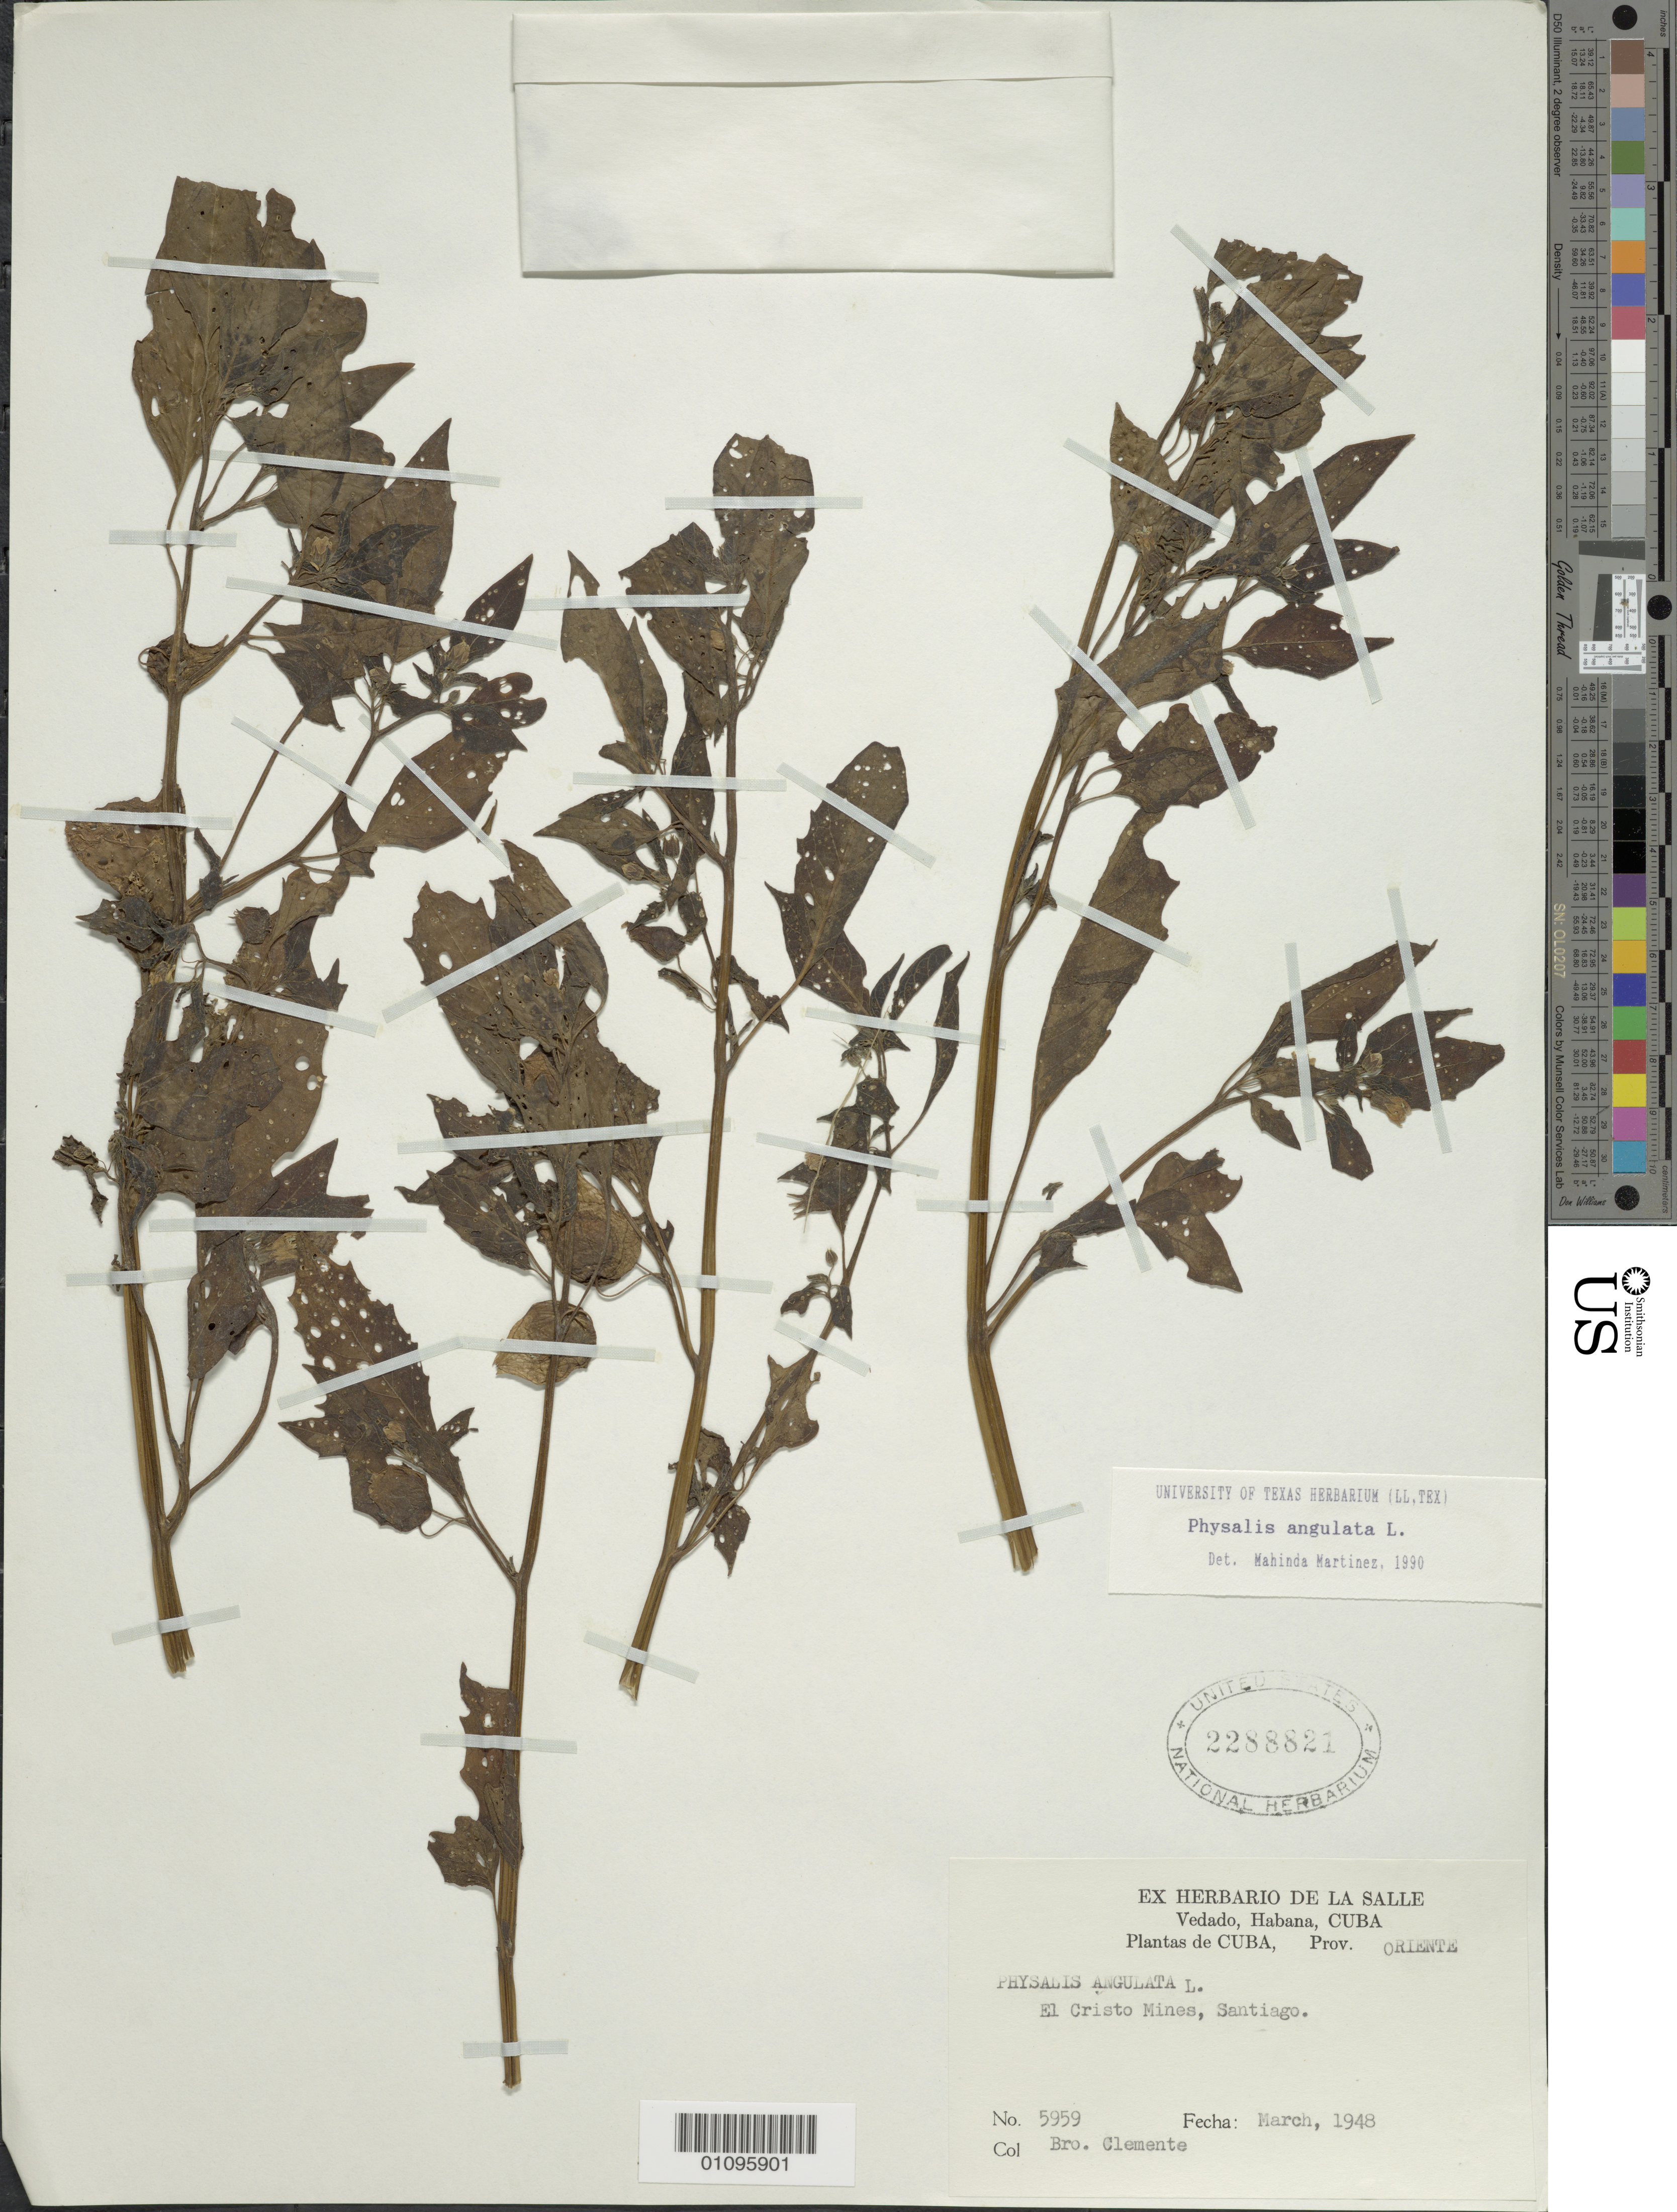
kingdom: Plantae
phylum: Tracheophyta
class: Magnoliopsida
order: Solanales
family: Solanaceae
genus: Physalis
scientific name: Physalis angulata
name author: L.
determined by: Martinez, M.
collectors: Bro. Clemente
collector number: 5959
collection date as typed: Mar 1948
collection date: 1948-03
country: Cuba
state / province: Santiago de Cuba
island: Cuba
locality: El Cristo Mines, Santiago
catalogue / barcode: US 2288821